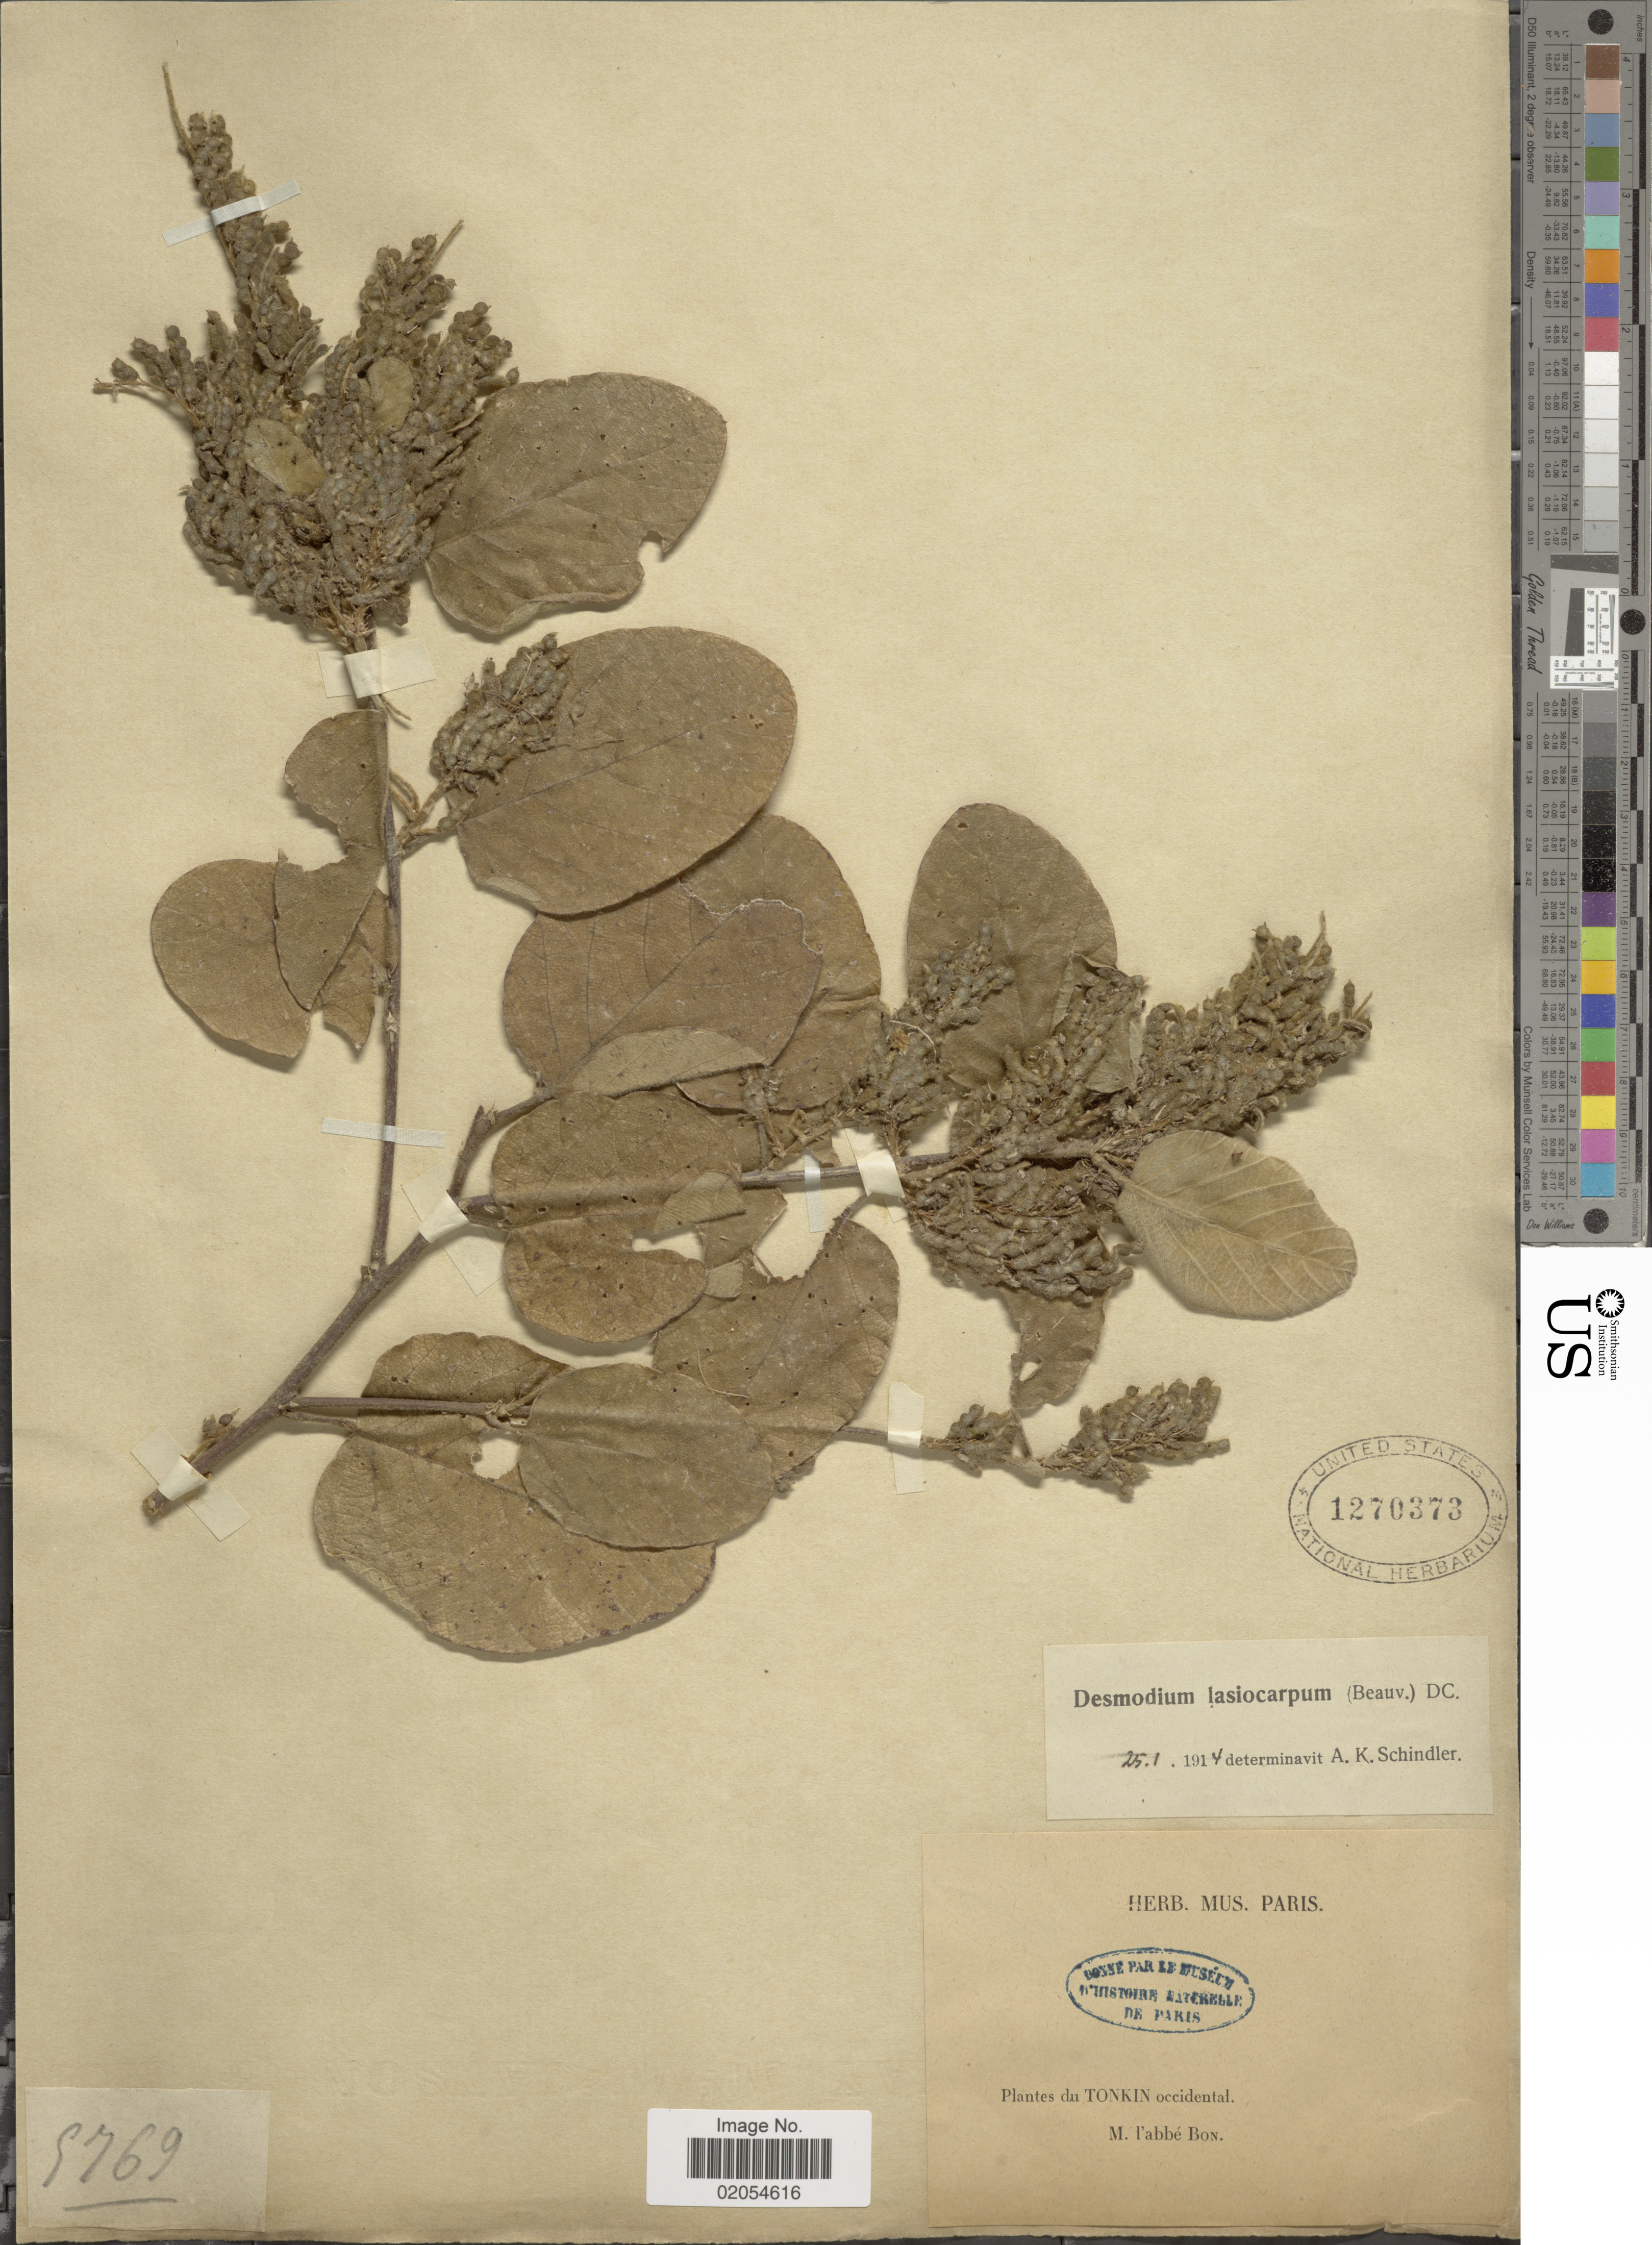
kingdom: Plantae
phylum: Tracheophyta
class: Magnoliopsida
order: Fabales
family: Fabaceae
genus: Polhillides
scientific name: Polhillides velutina subsp. velutina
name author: (Willd.) H. Ohashi & K. Ohashi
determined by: Strong, Mark T., (BOT), Smithsonian Institution - National Museum of Natural History (UNITED STATES)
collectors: H. F. Bon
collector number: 5769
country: Vietnam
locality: Tonkin occidental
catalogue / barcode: US 1270373